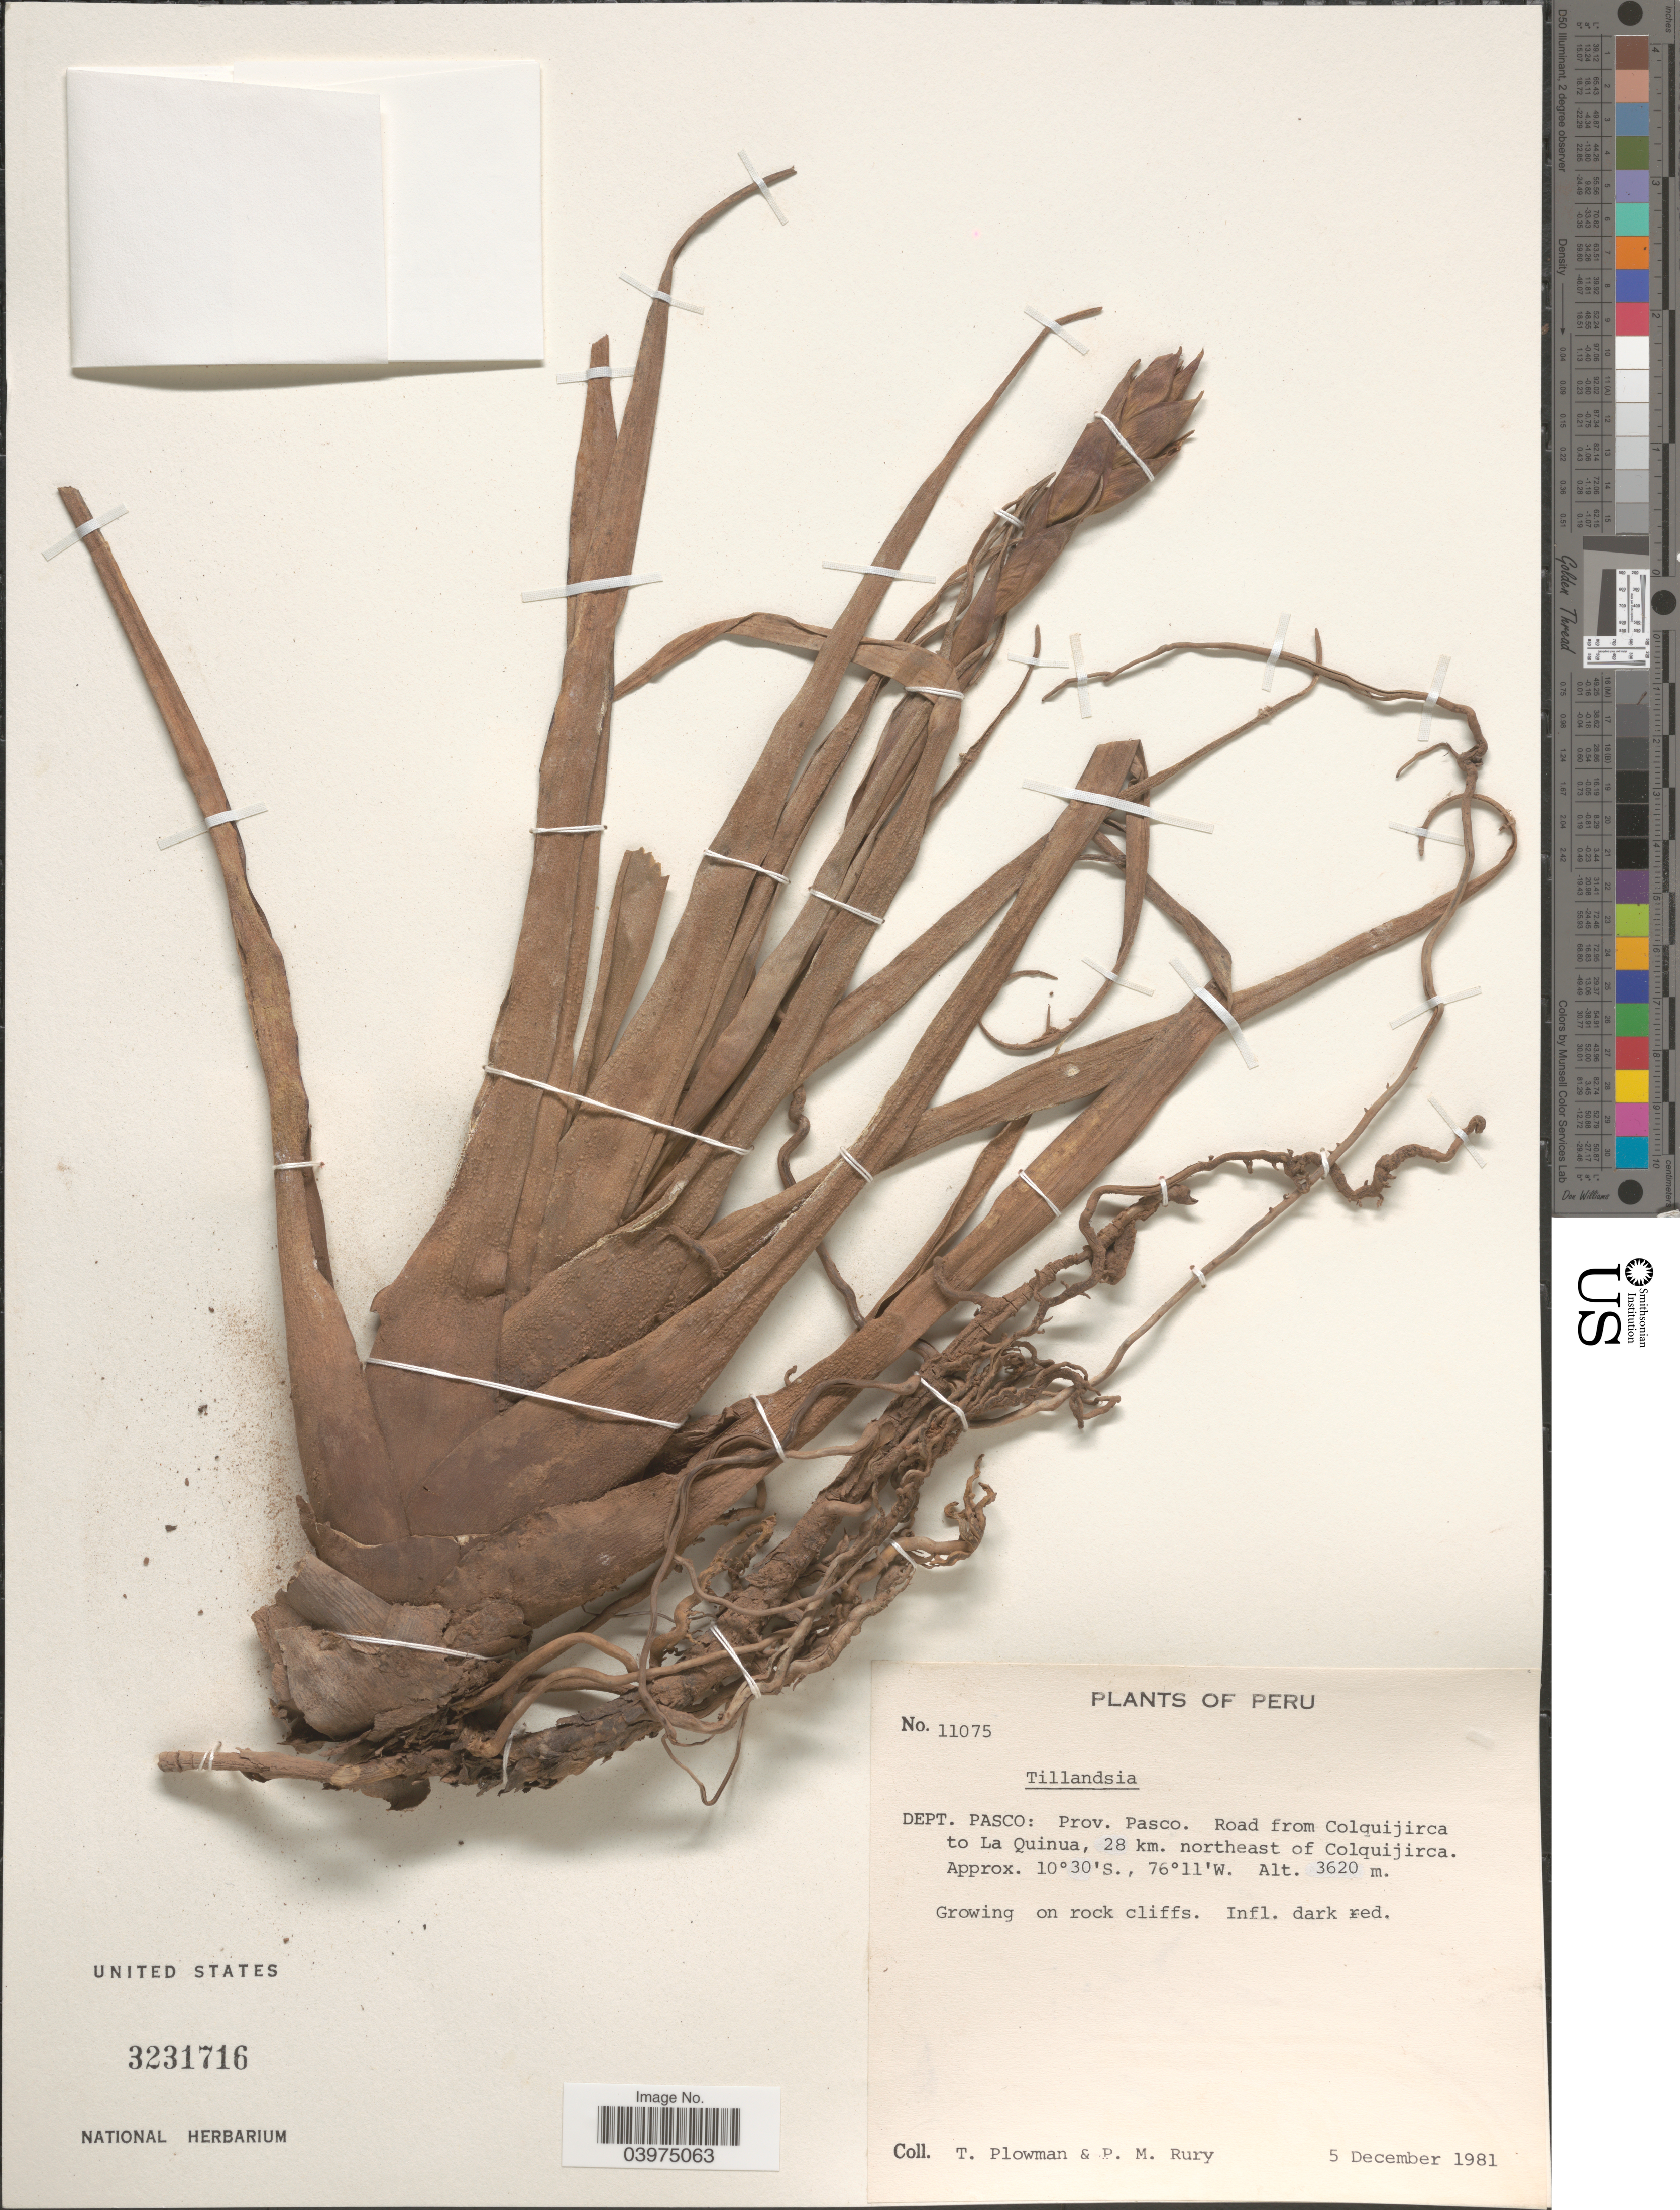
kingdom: Plantae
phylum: Tracheophyta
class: Liliopsida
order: Poales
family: Bromeliaceae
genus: Tillandsia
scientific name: Tillandsia sp.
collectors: T. Plowman & P. M. Rury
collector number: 11075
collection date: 1981-12-05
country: Peru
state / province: Pasco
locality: Dept. Pasco: Prov. Pasco. Road from Colquijirca to La Quinua, 28 km. northeast of Colquijirca.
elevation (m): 3620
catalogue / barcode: US 3231716